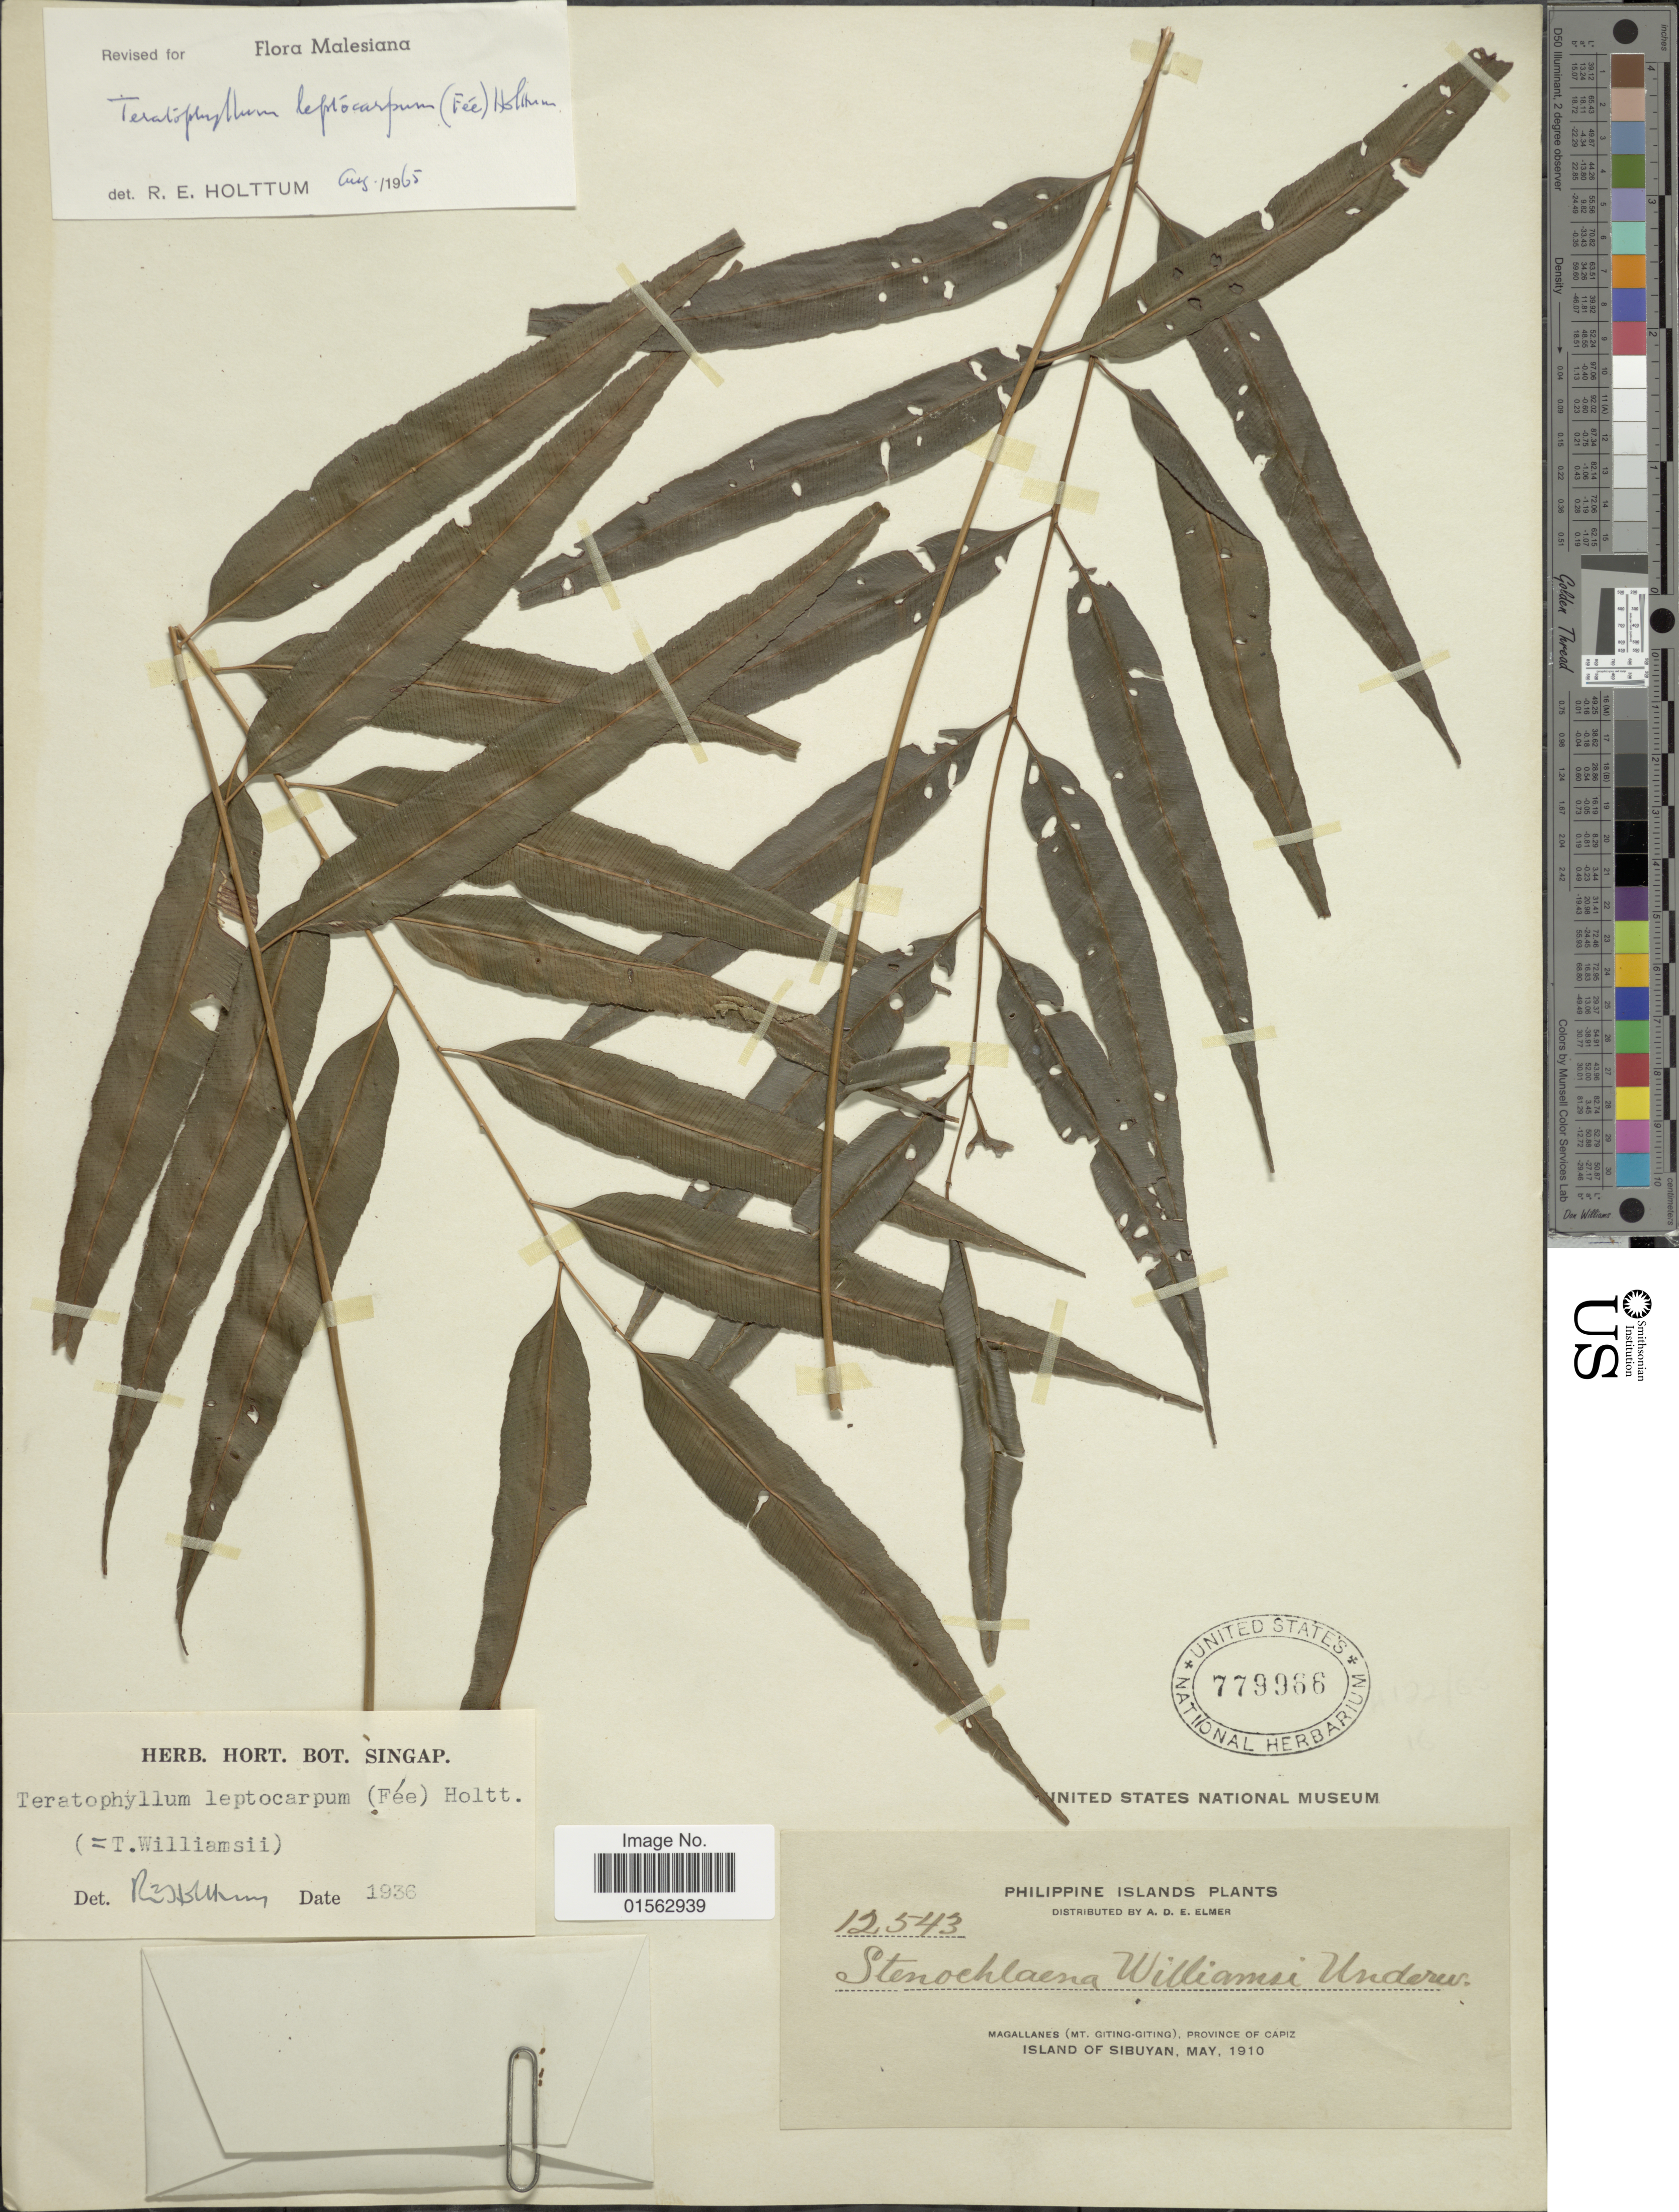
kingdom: Plantae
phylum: Tracheophyta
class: Polypodiopsida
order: Polypodiales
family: Dryopteridaceae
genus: Teratophyllum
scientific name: Teratophyllum leptocarpum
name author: (Fée) Holttum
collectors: A. D. E. Elmer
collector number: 12543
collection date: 1910-05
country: Philippines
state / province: Western Visayas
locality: Philippin Islands, Magallanes (Mt. Giting-Giting), Province of Capiz, Island of Sibuyan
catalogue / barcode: US 779966